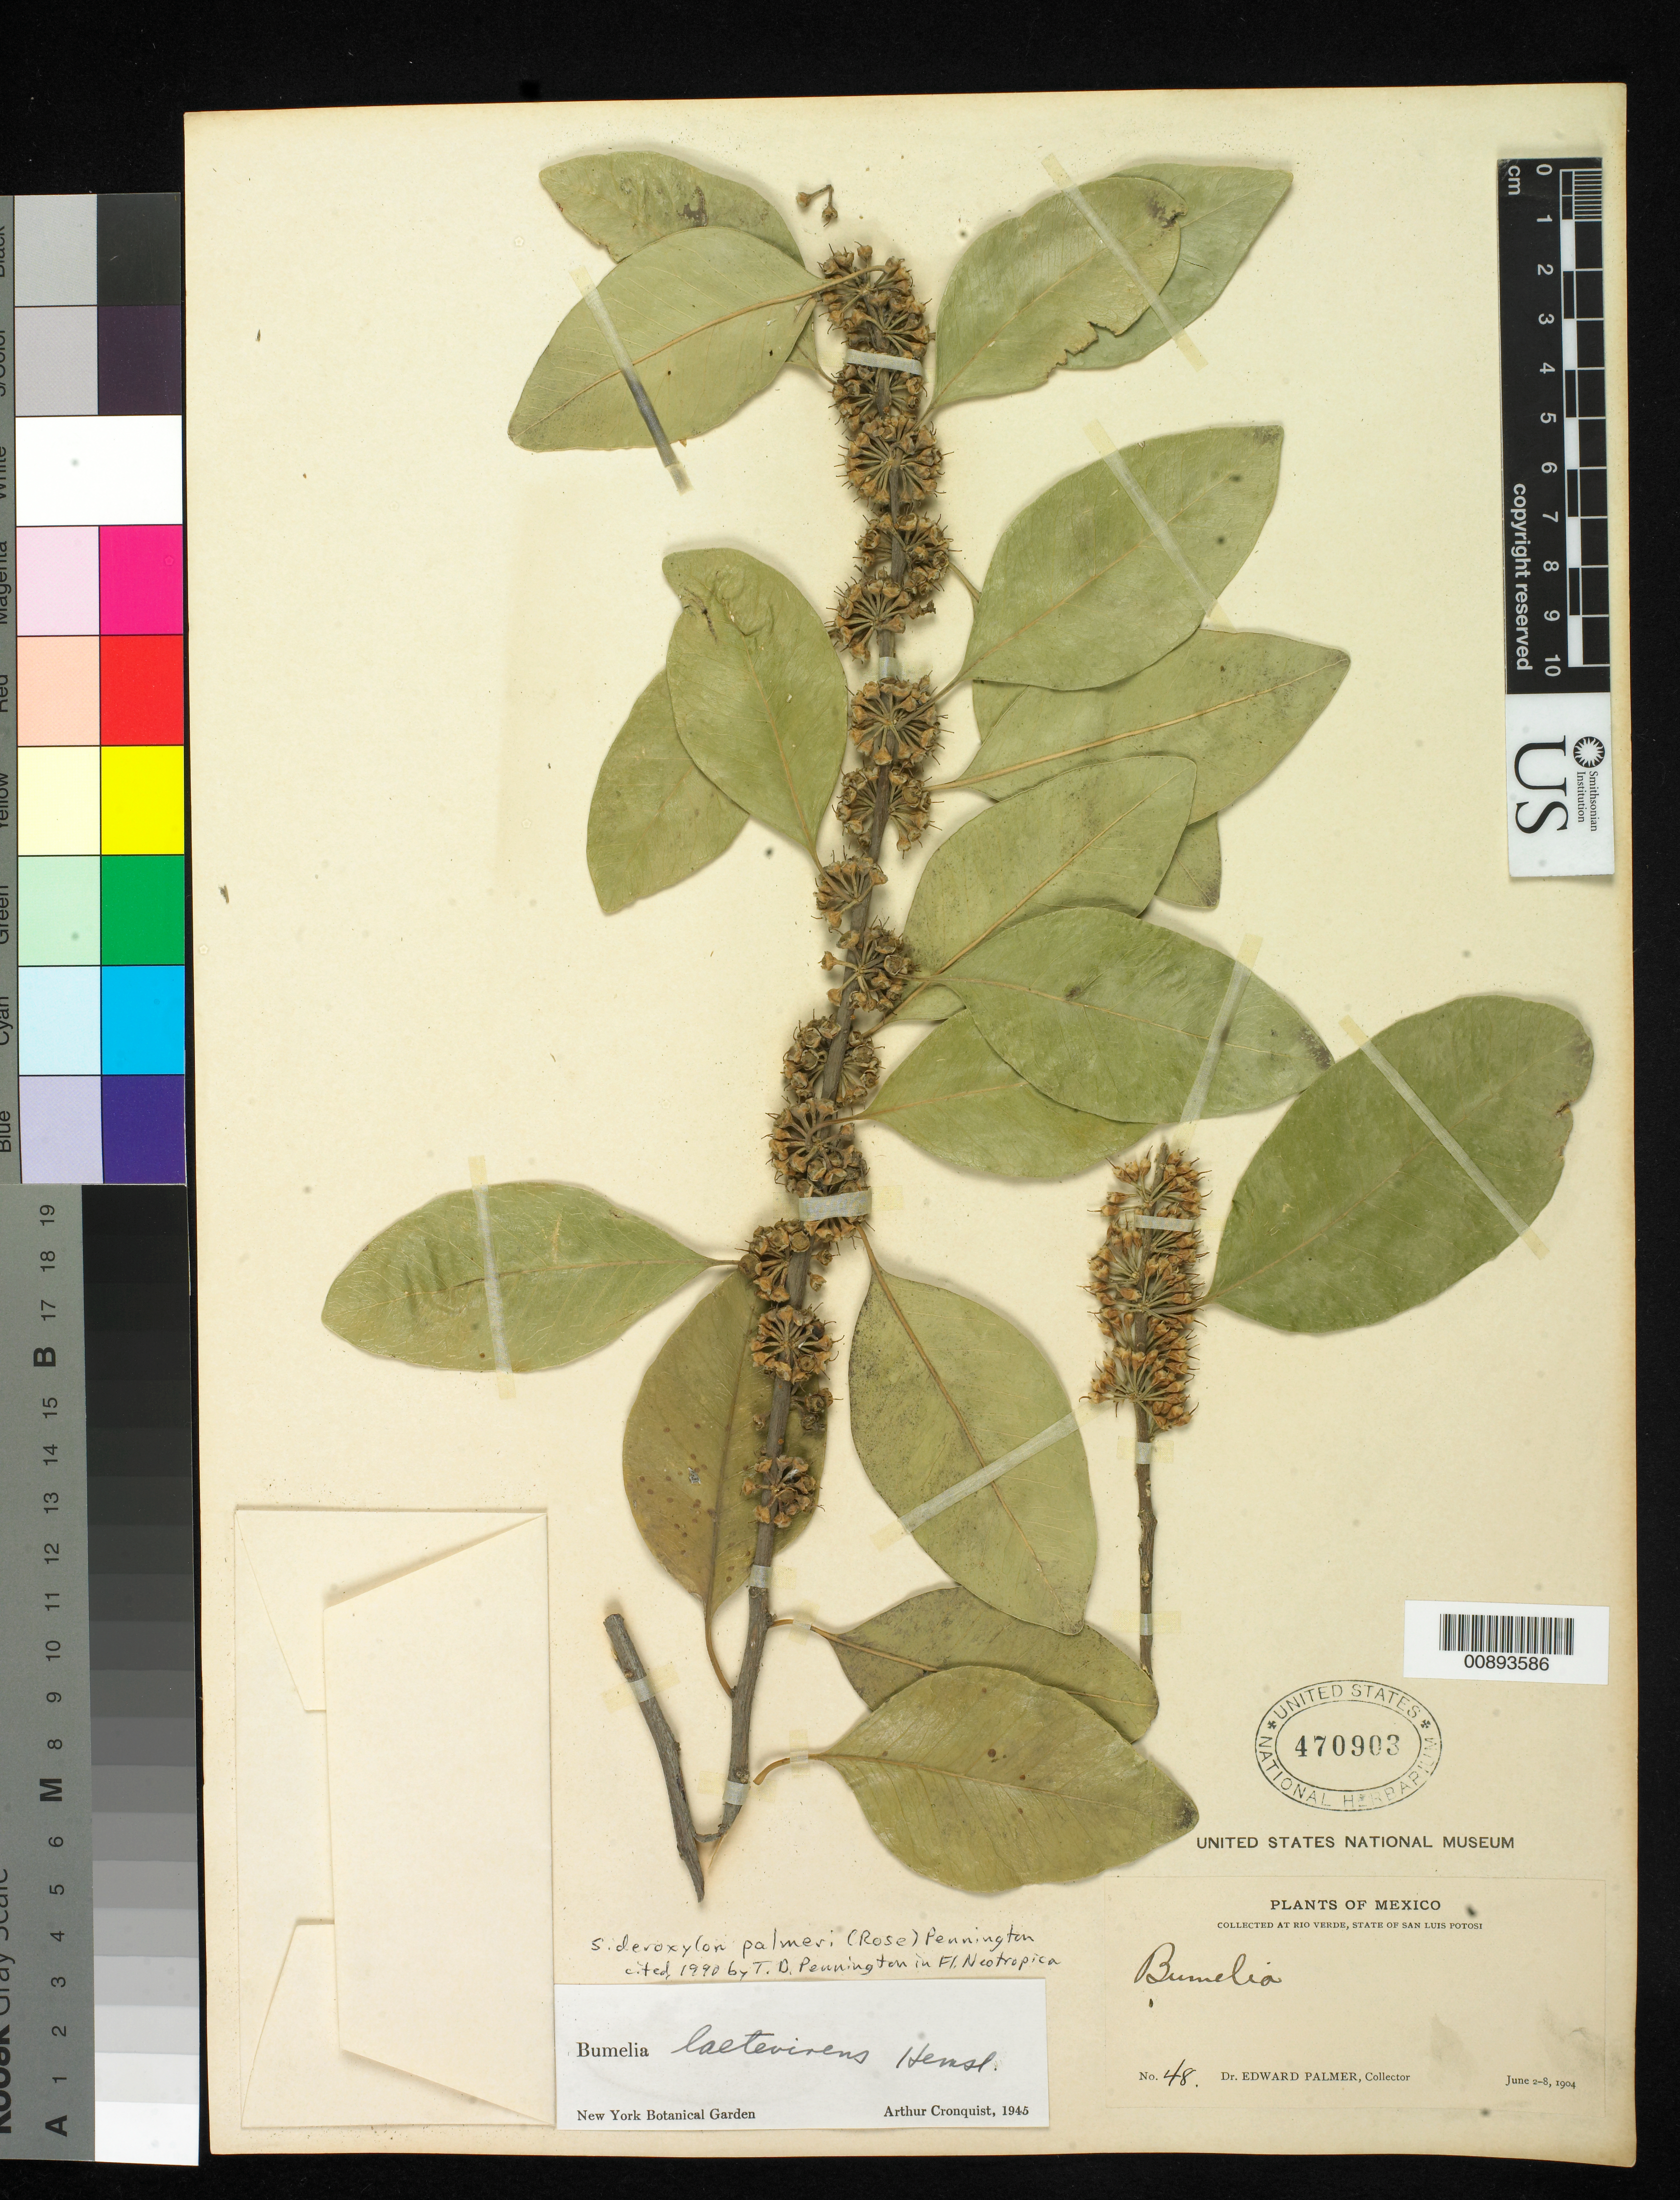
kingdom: Plantae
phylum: Tracheophyta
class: Magnoliopsida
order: Ericales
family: Sapotaceae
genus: Sideroxylon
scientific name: Sideroxylon palmeri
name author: (Rose) T.D. Penn.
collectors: E. Palmer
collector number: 48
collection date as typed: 02 Jun 1904 to 08 Jun 1904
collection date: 1904-06-02/1904-06-08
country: Mexico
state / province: San Luis Potosí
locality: Río Verde, San Luis Potosí.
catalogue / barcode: US 470903